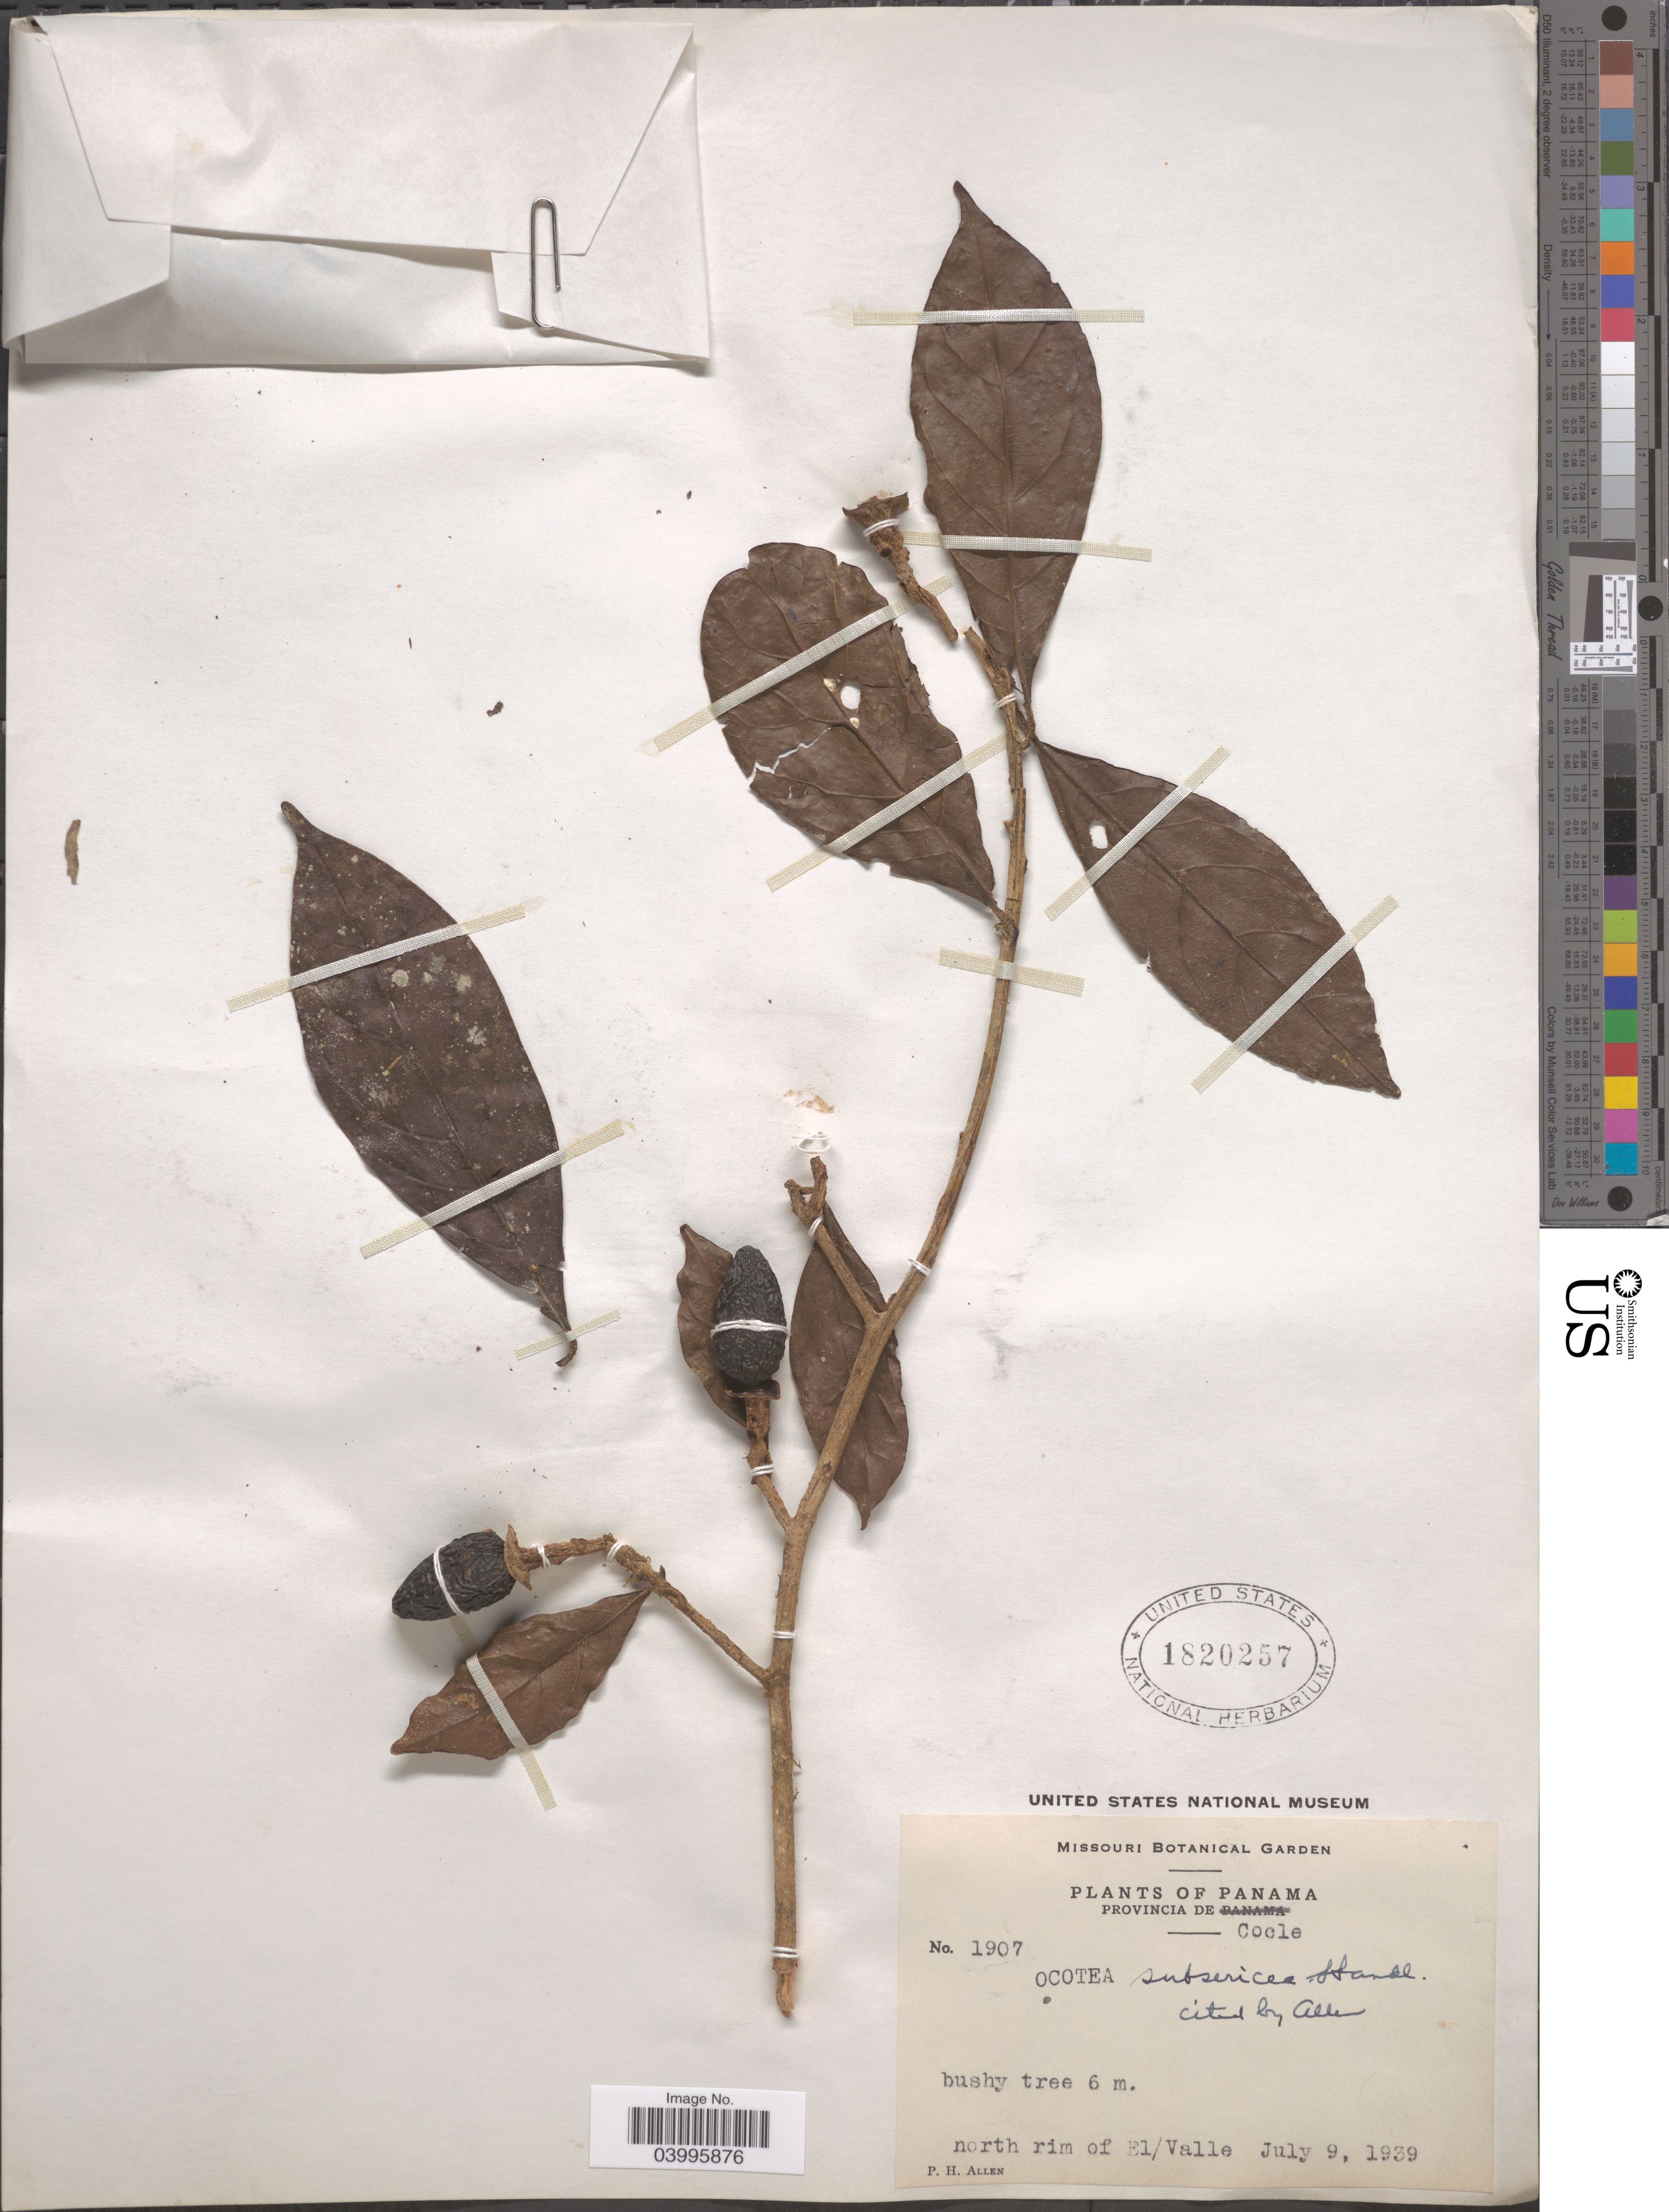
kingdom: Plantae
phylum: Tracheophyta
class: Magnoliopsida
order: Laurales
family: Lauraceae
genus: Ocotea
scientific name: Ocotea subsericea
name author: Standl.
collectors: P. H. Allen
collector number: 1907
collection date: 1939-07-09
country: Panama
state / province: Cocle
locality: North rim of El/Valle.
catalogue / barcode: US 1820257